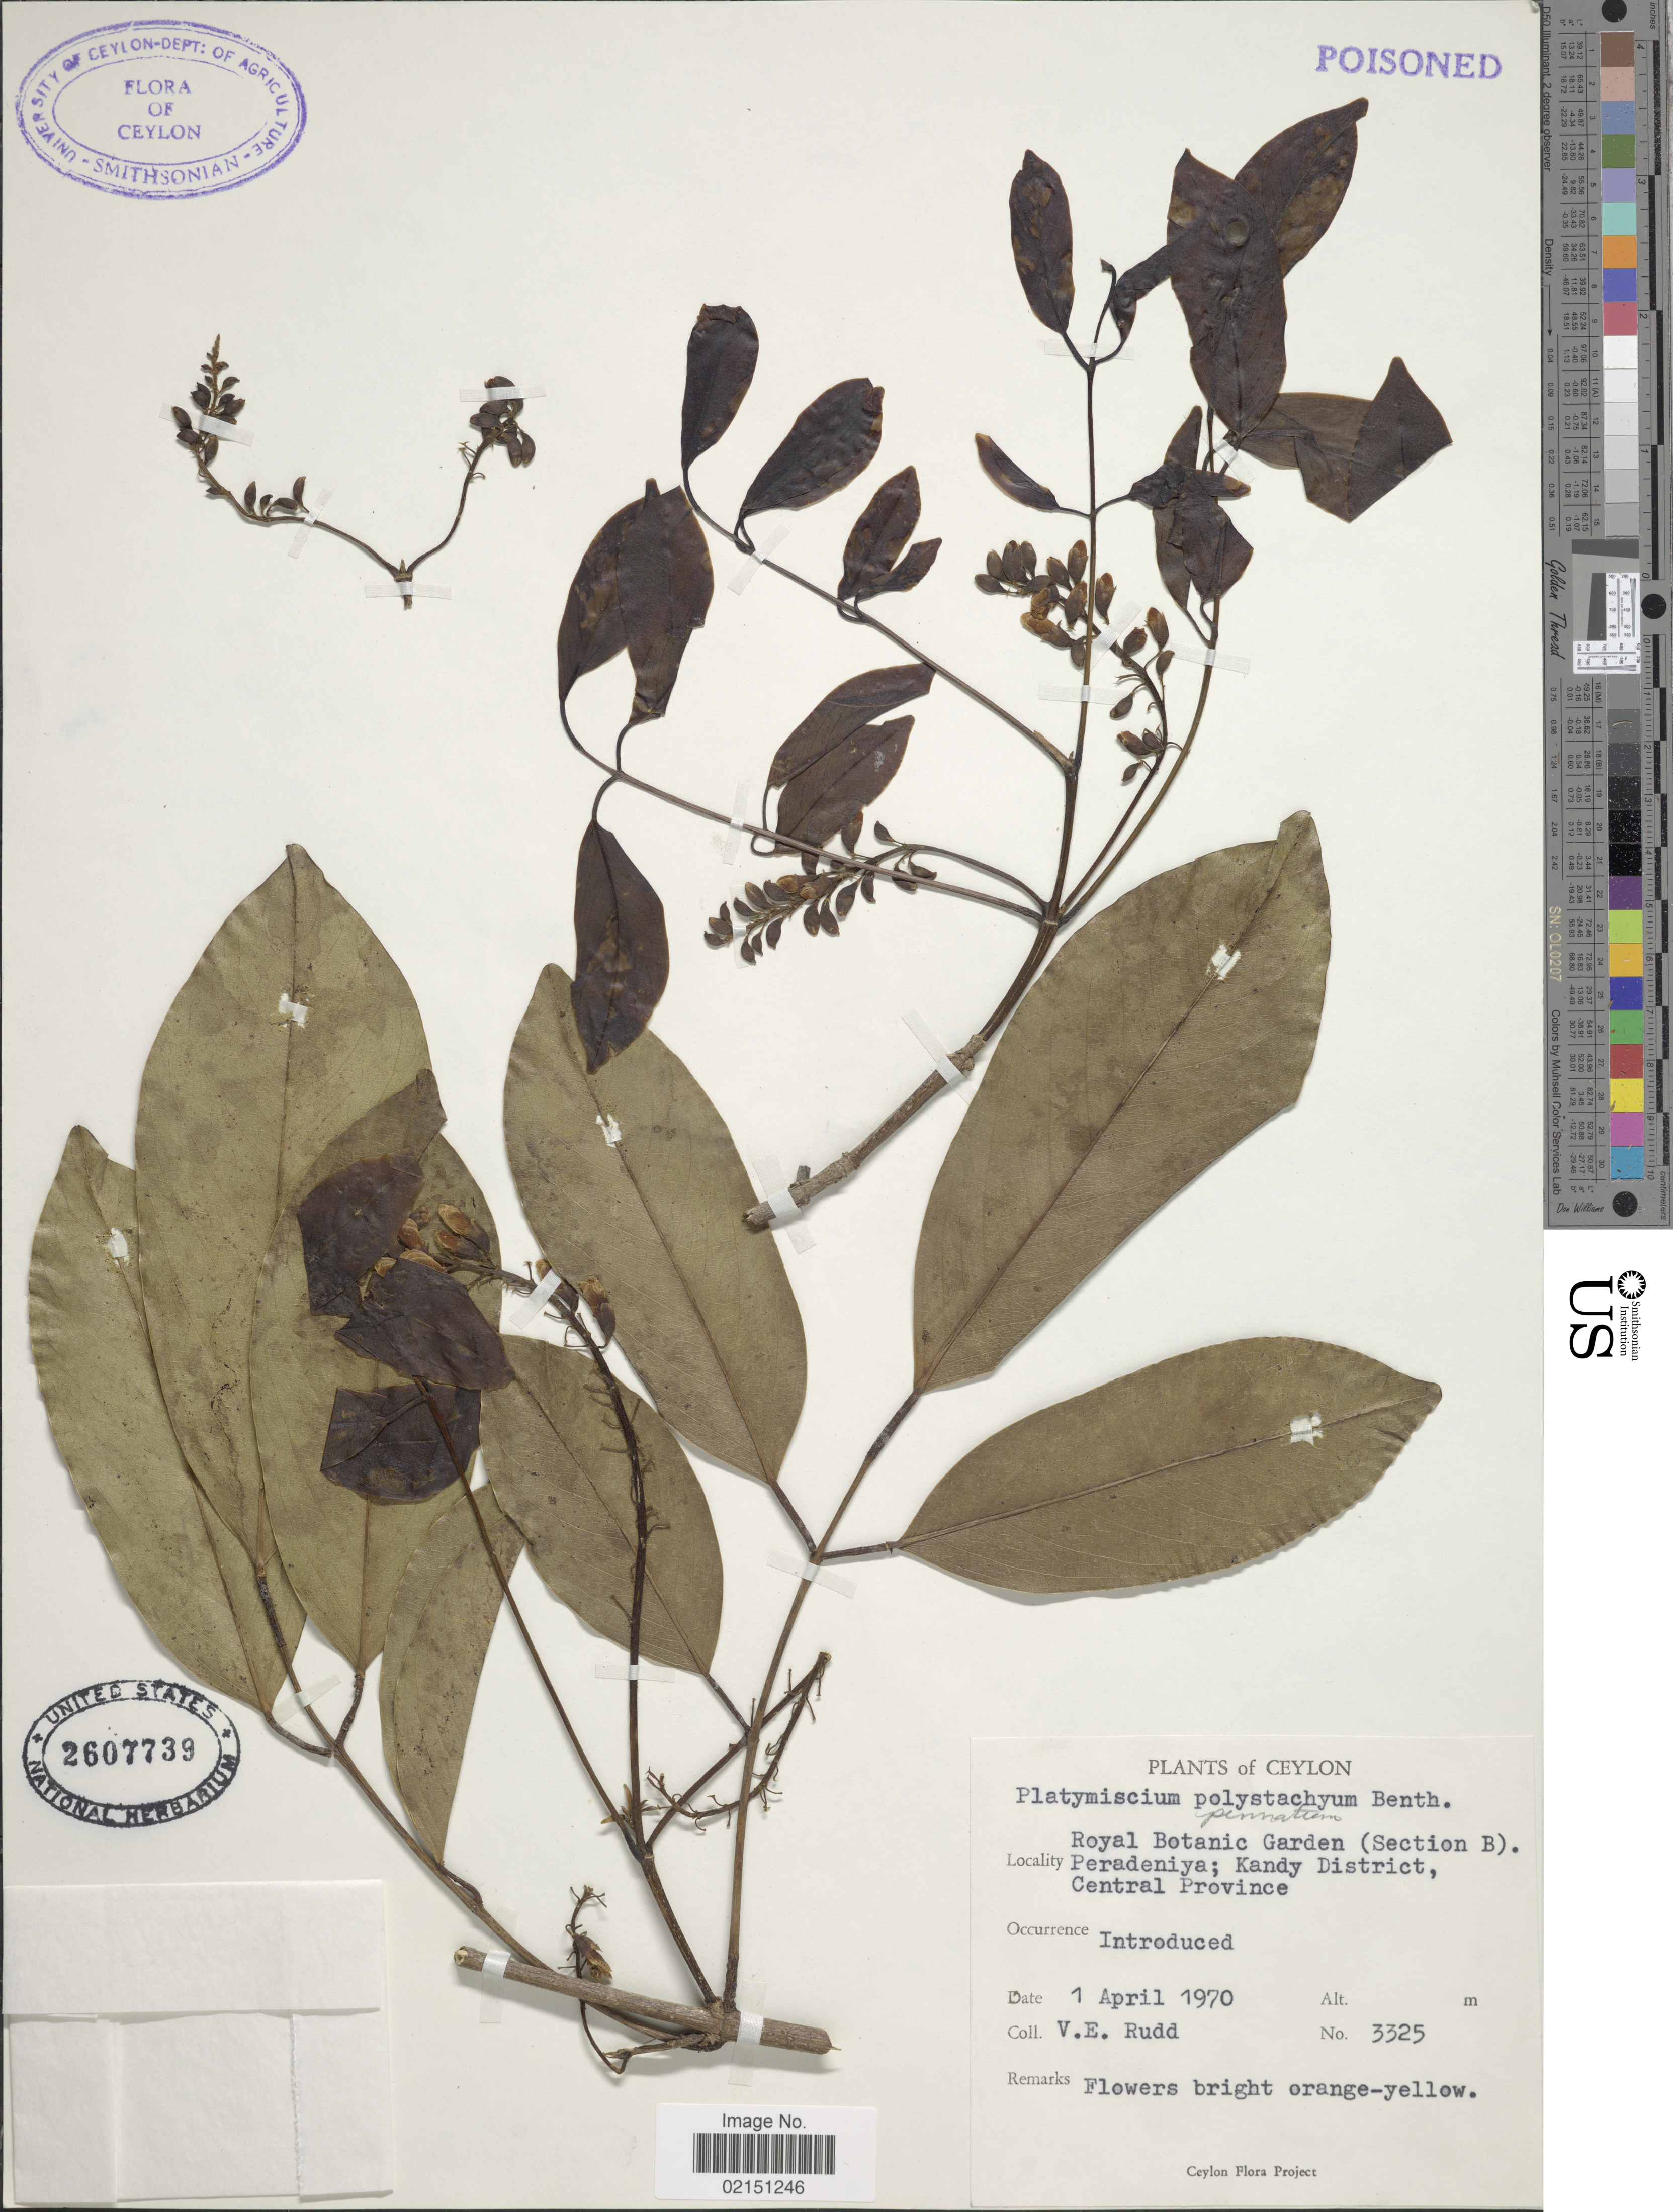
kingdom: Plantae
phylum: Tracheophyta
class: Magnoliopsida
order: Fabales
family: Fabaceae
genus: Platymiscium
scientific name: Platymiscium pinnatum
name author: (Jacq.) Dugand G.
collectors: V. E. Rudd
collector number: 3325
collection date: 1970-04-01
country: Sri Lanka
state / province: Central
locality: Ceylon. Royal Botanic Garden (Section B). Peradeniya; Kandy District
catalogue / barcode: US 2607739